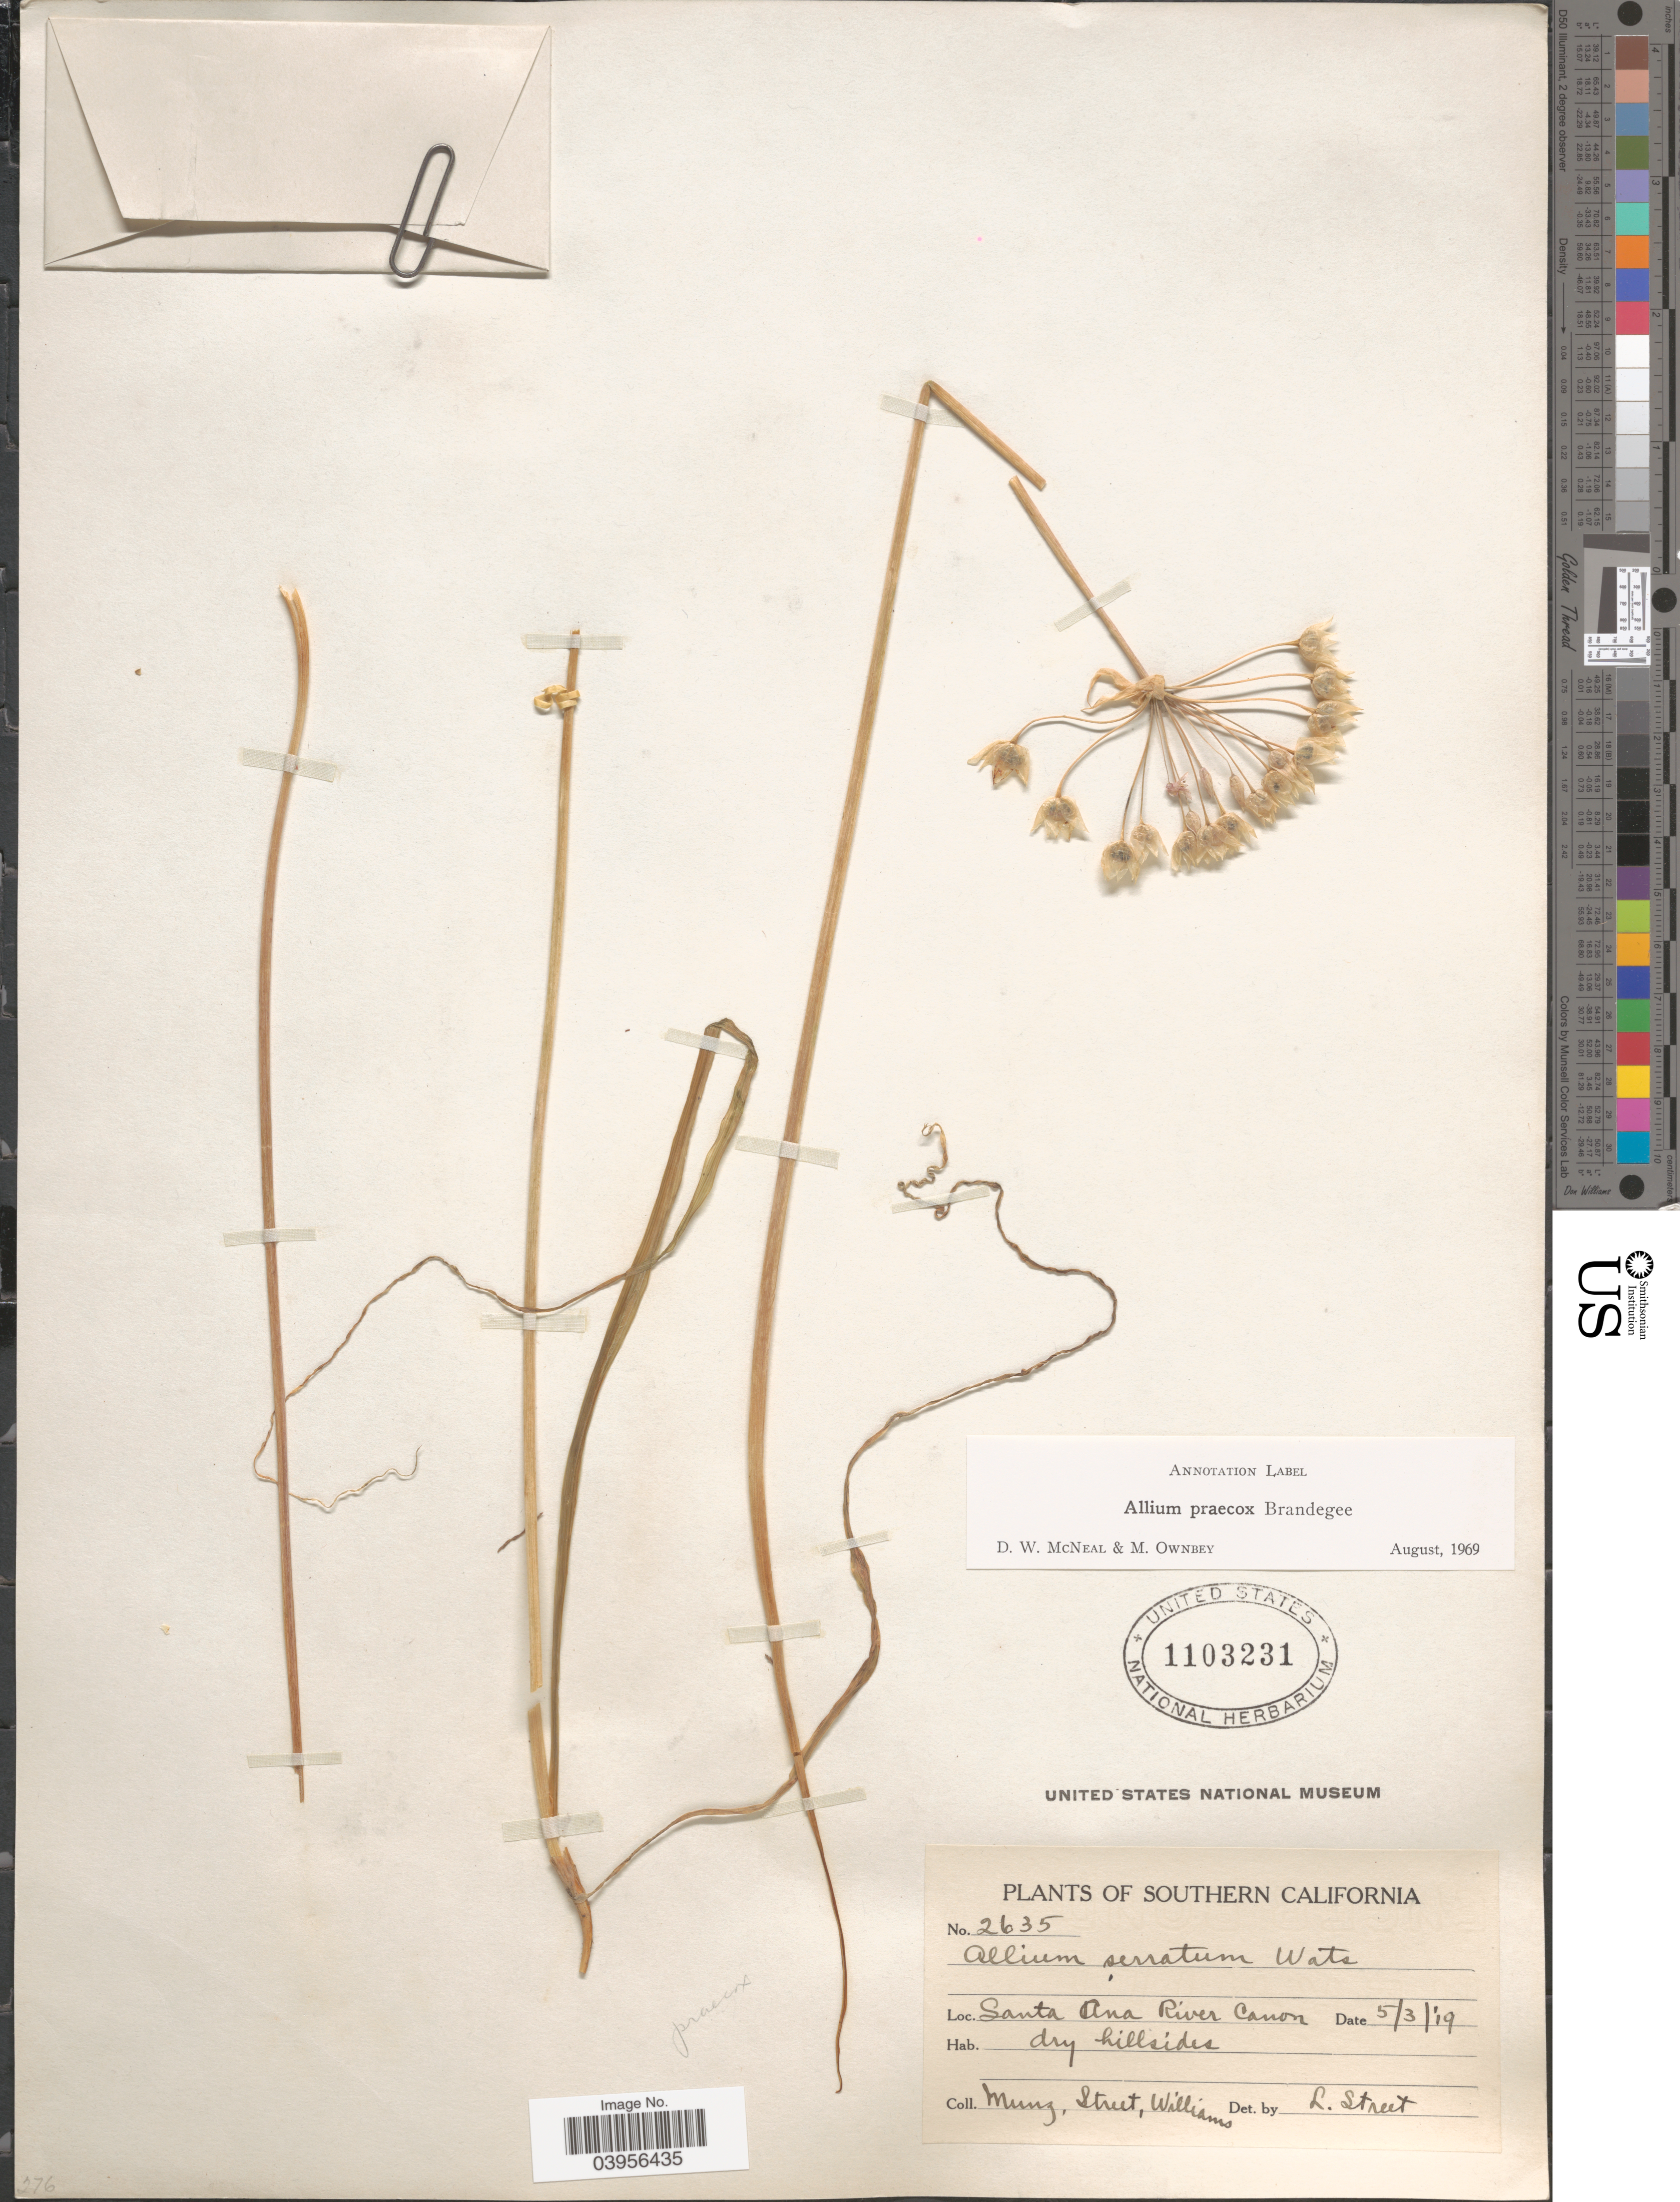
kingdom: Plantae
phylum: Tracheophyta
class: Liliopsida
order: Asparagales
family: Amaryllidaceae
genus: Allium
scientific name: Allium praecox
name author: Brandegee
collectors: -. Munz, -. Street & -- Williams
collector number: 2635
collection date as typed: Transcribed d/m/y: 3/5/19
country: United States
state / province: California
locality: Southern California. Santa Ana River Canon.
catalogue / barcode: US 1103231